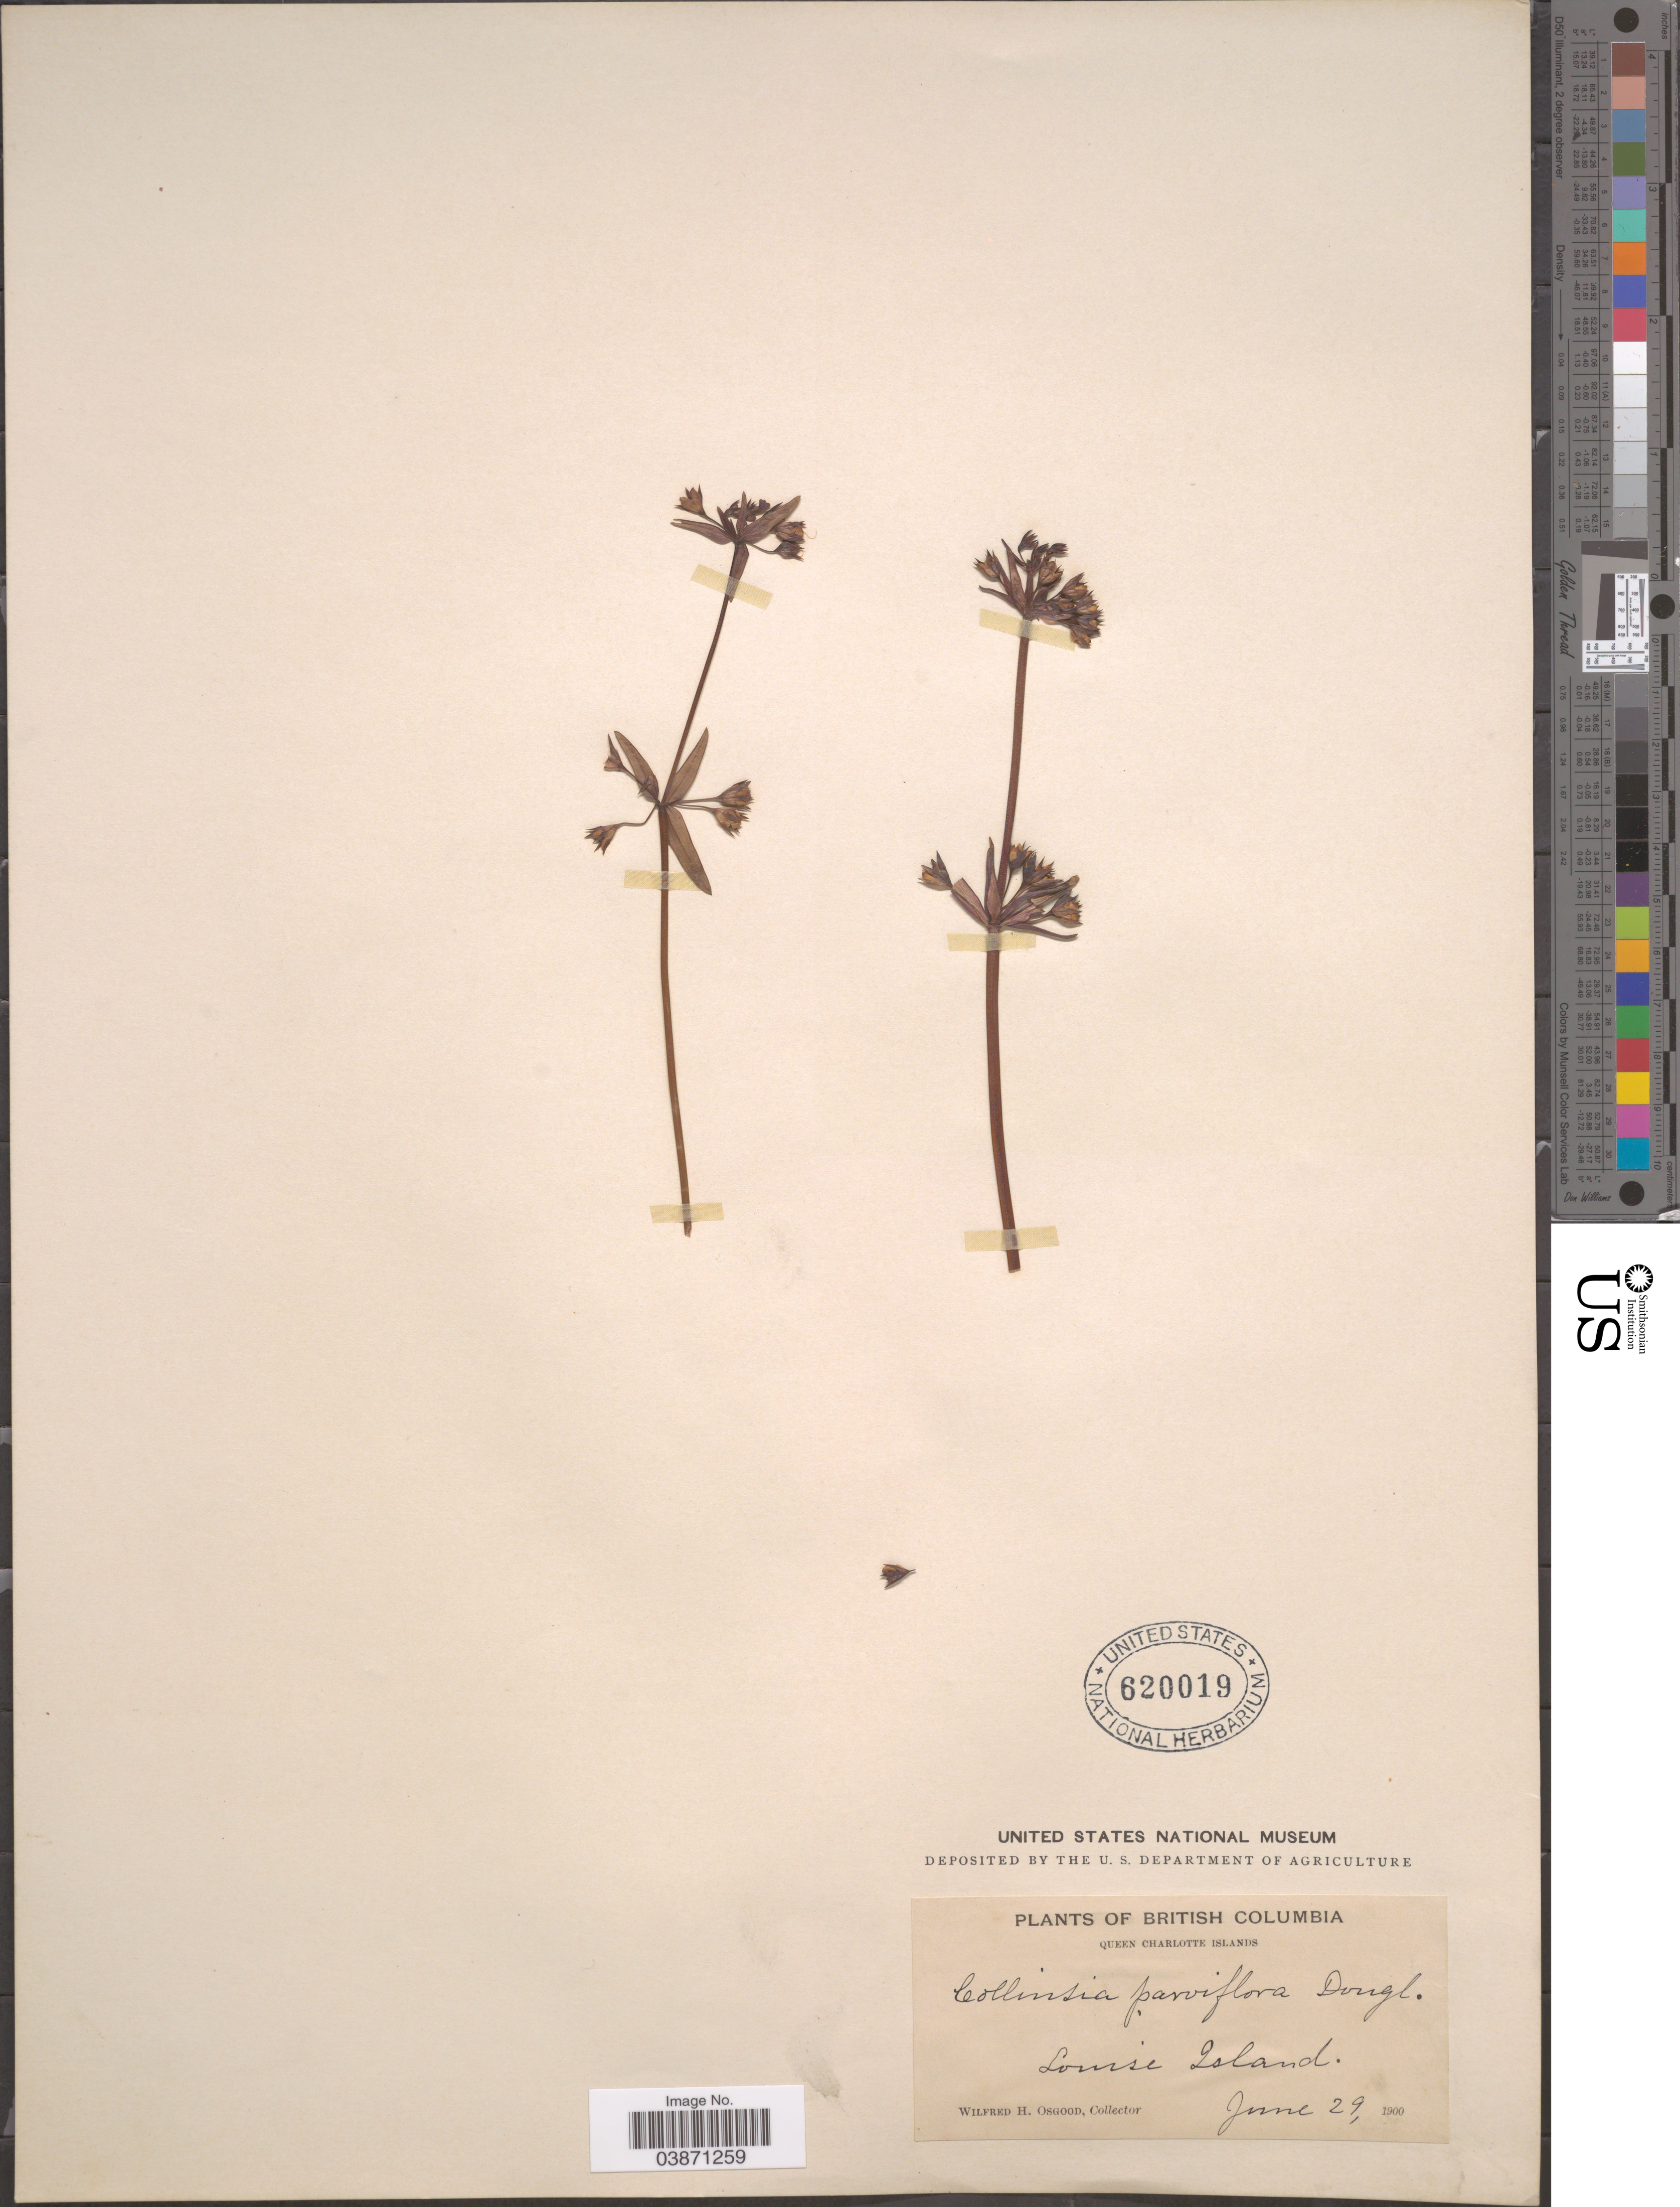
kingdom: Plantae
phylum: Tracheophyta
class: Magnoliopsida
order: Lamiales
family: Plantaginaceae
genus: Collinsia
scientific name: Collinsia parviflora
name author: Douglas ex Lindl.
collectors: W. Osgood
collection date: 1900-06-29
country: Canada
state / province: British Columbia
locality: Queen Charlotte Islands. Louise Island.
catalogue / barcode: US 620019